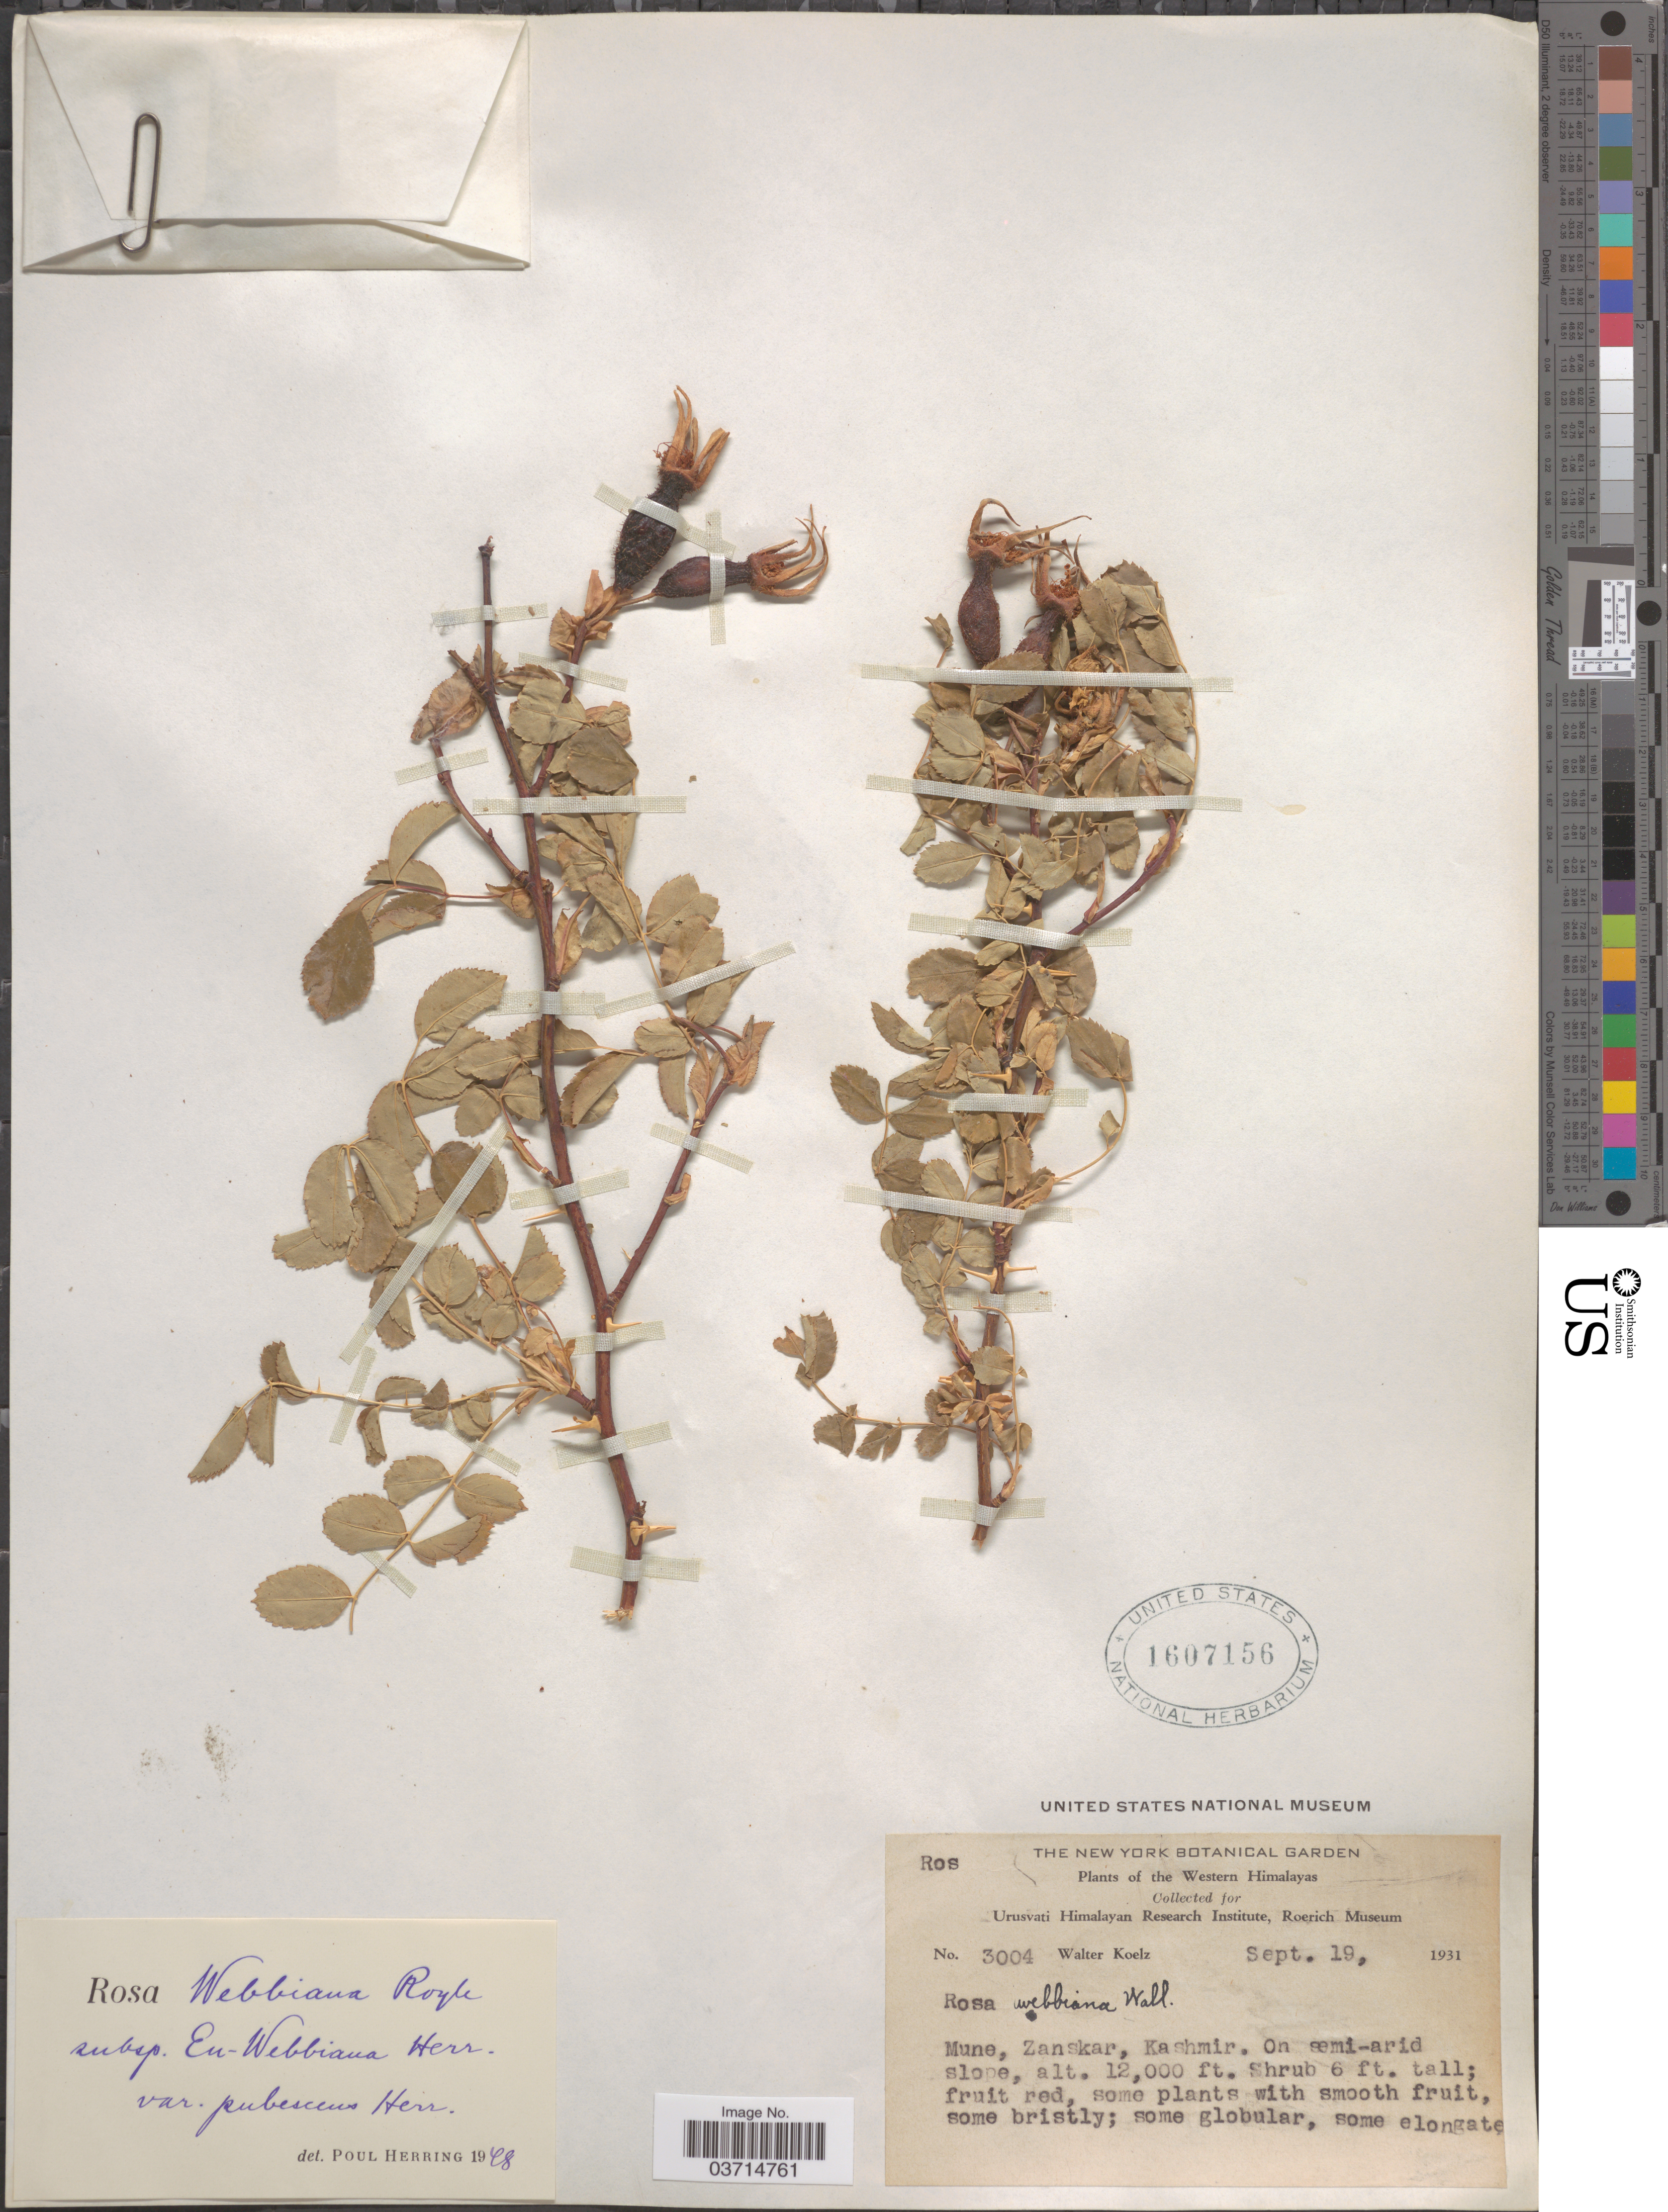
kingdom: Plantae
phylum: Tracheophyta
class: Magnoliopsida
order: Rosales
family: Rosaceae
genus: Rosa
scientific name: Rosa webbiana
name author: Wall. ex Royle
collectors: W. N. Koelz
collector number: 3004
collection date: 1931-09-19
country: India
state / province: Jammu and Kashmir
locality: Western Himalayas. Mune, Zanskar, Kashmir.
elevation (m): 3658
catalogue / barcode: US 1607156